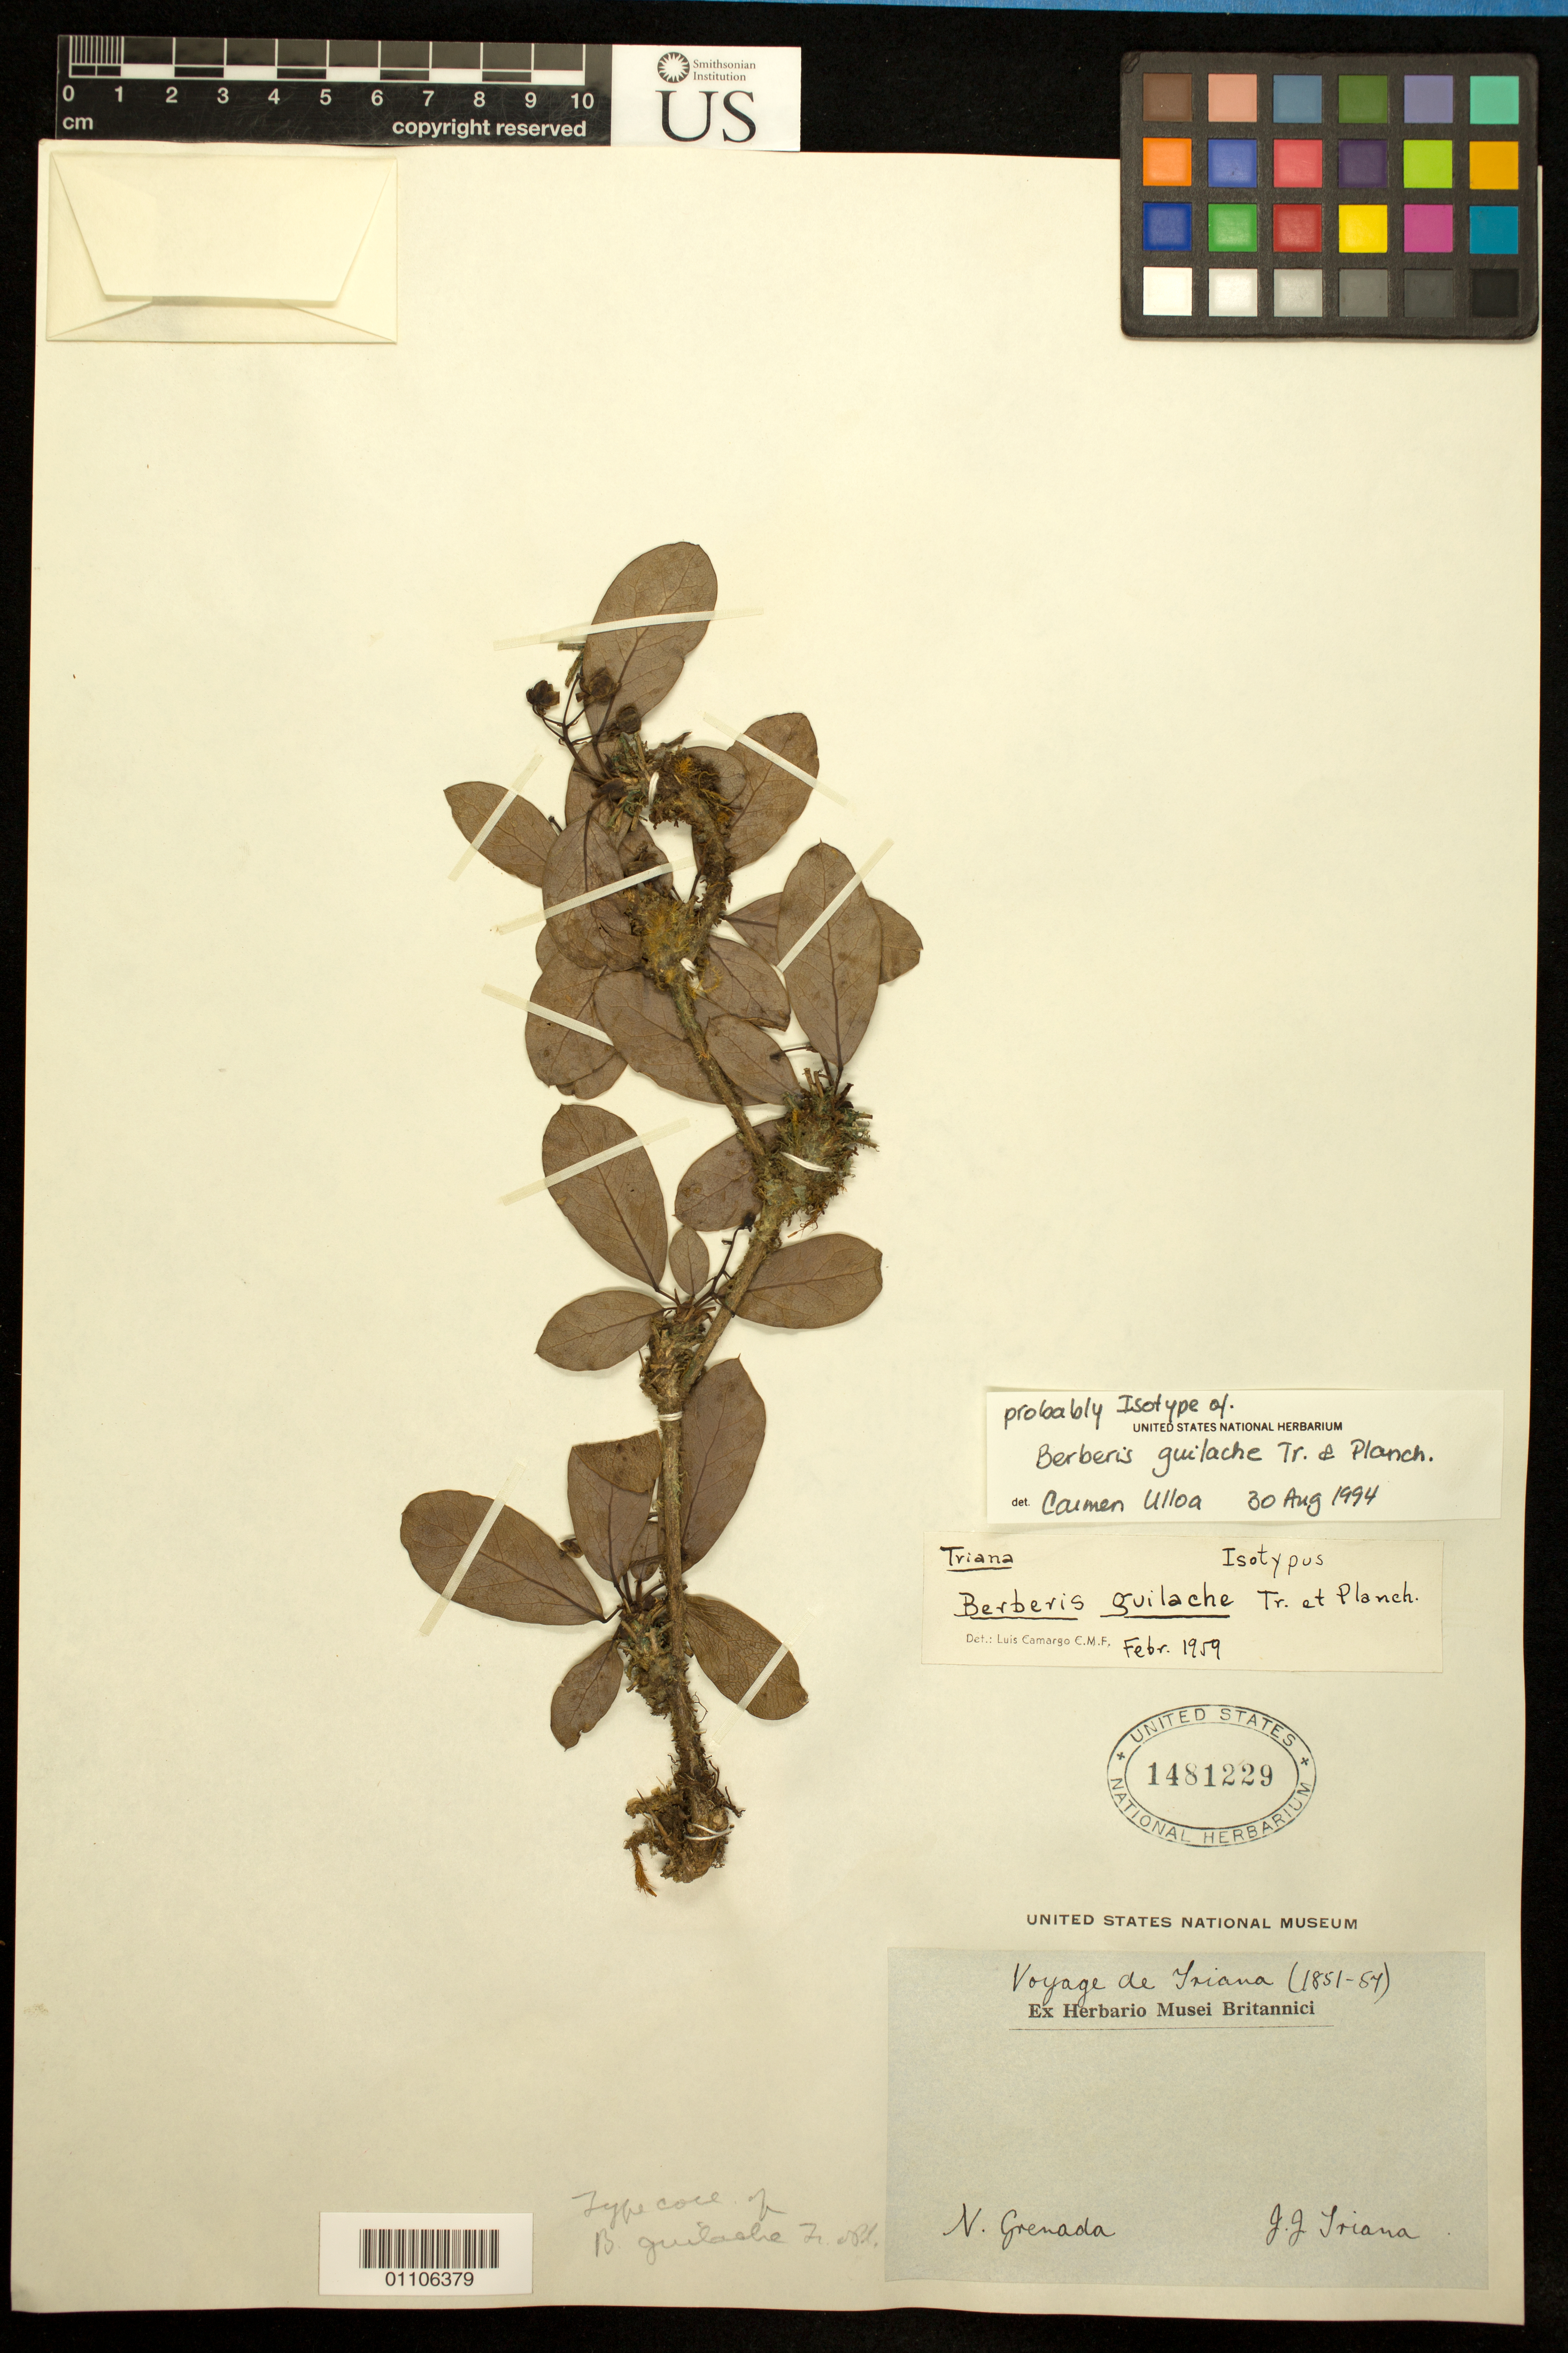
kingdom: Plantae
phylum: Tracheophyta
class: Magnoliopsida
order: Ranunculales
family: Berberidaceae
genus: Berberis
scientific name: Berberis guilache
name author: Triana & Planch.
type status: Type Collection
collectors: J. J. Triana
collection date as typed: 1851-57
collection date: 1851/1857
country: Colombia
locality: N. Grenada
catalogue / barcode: US 1481229